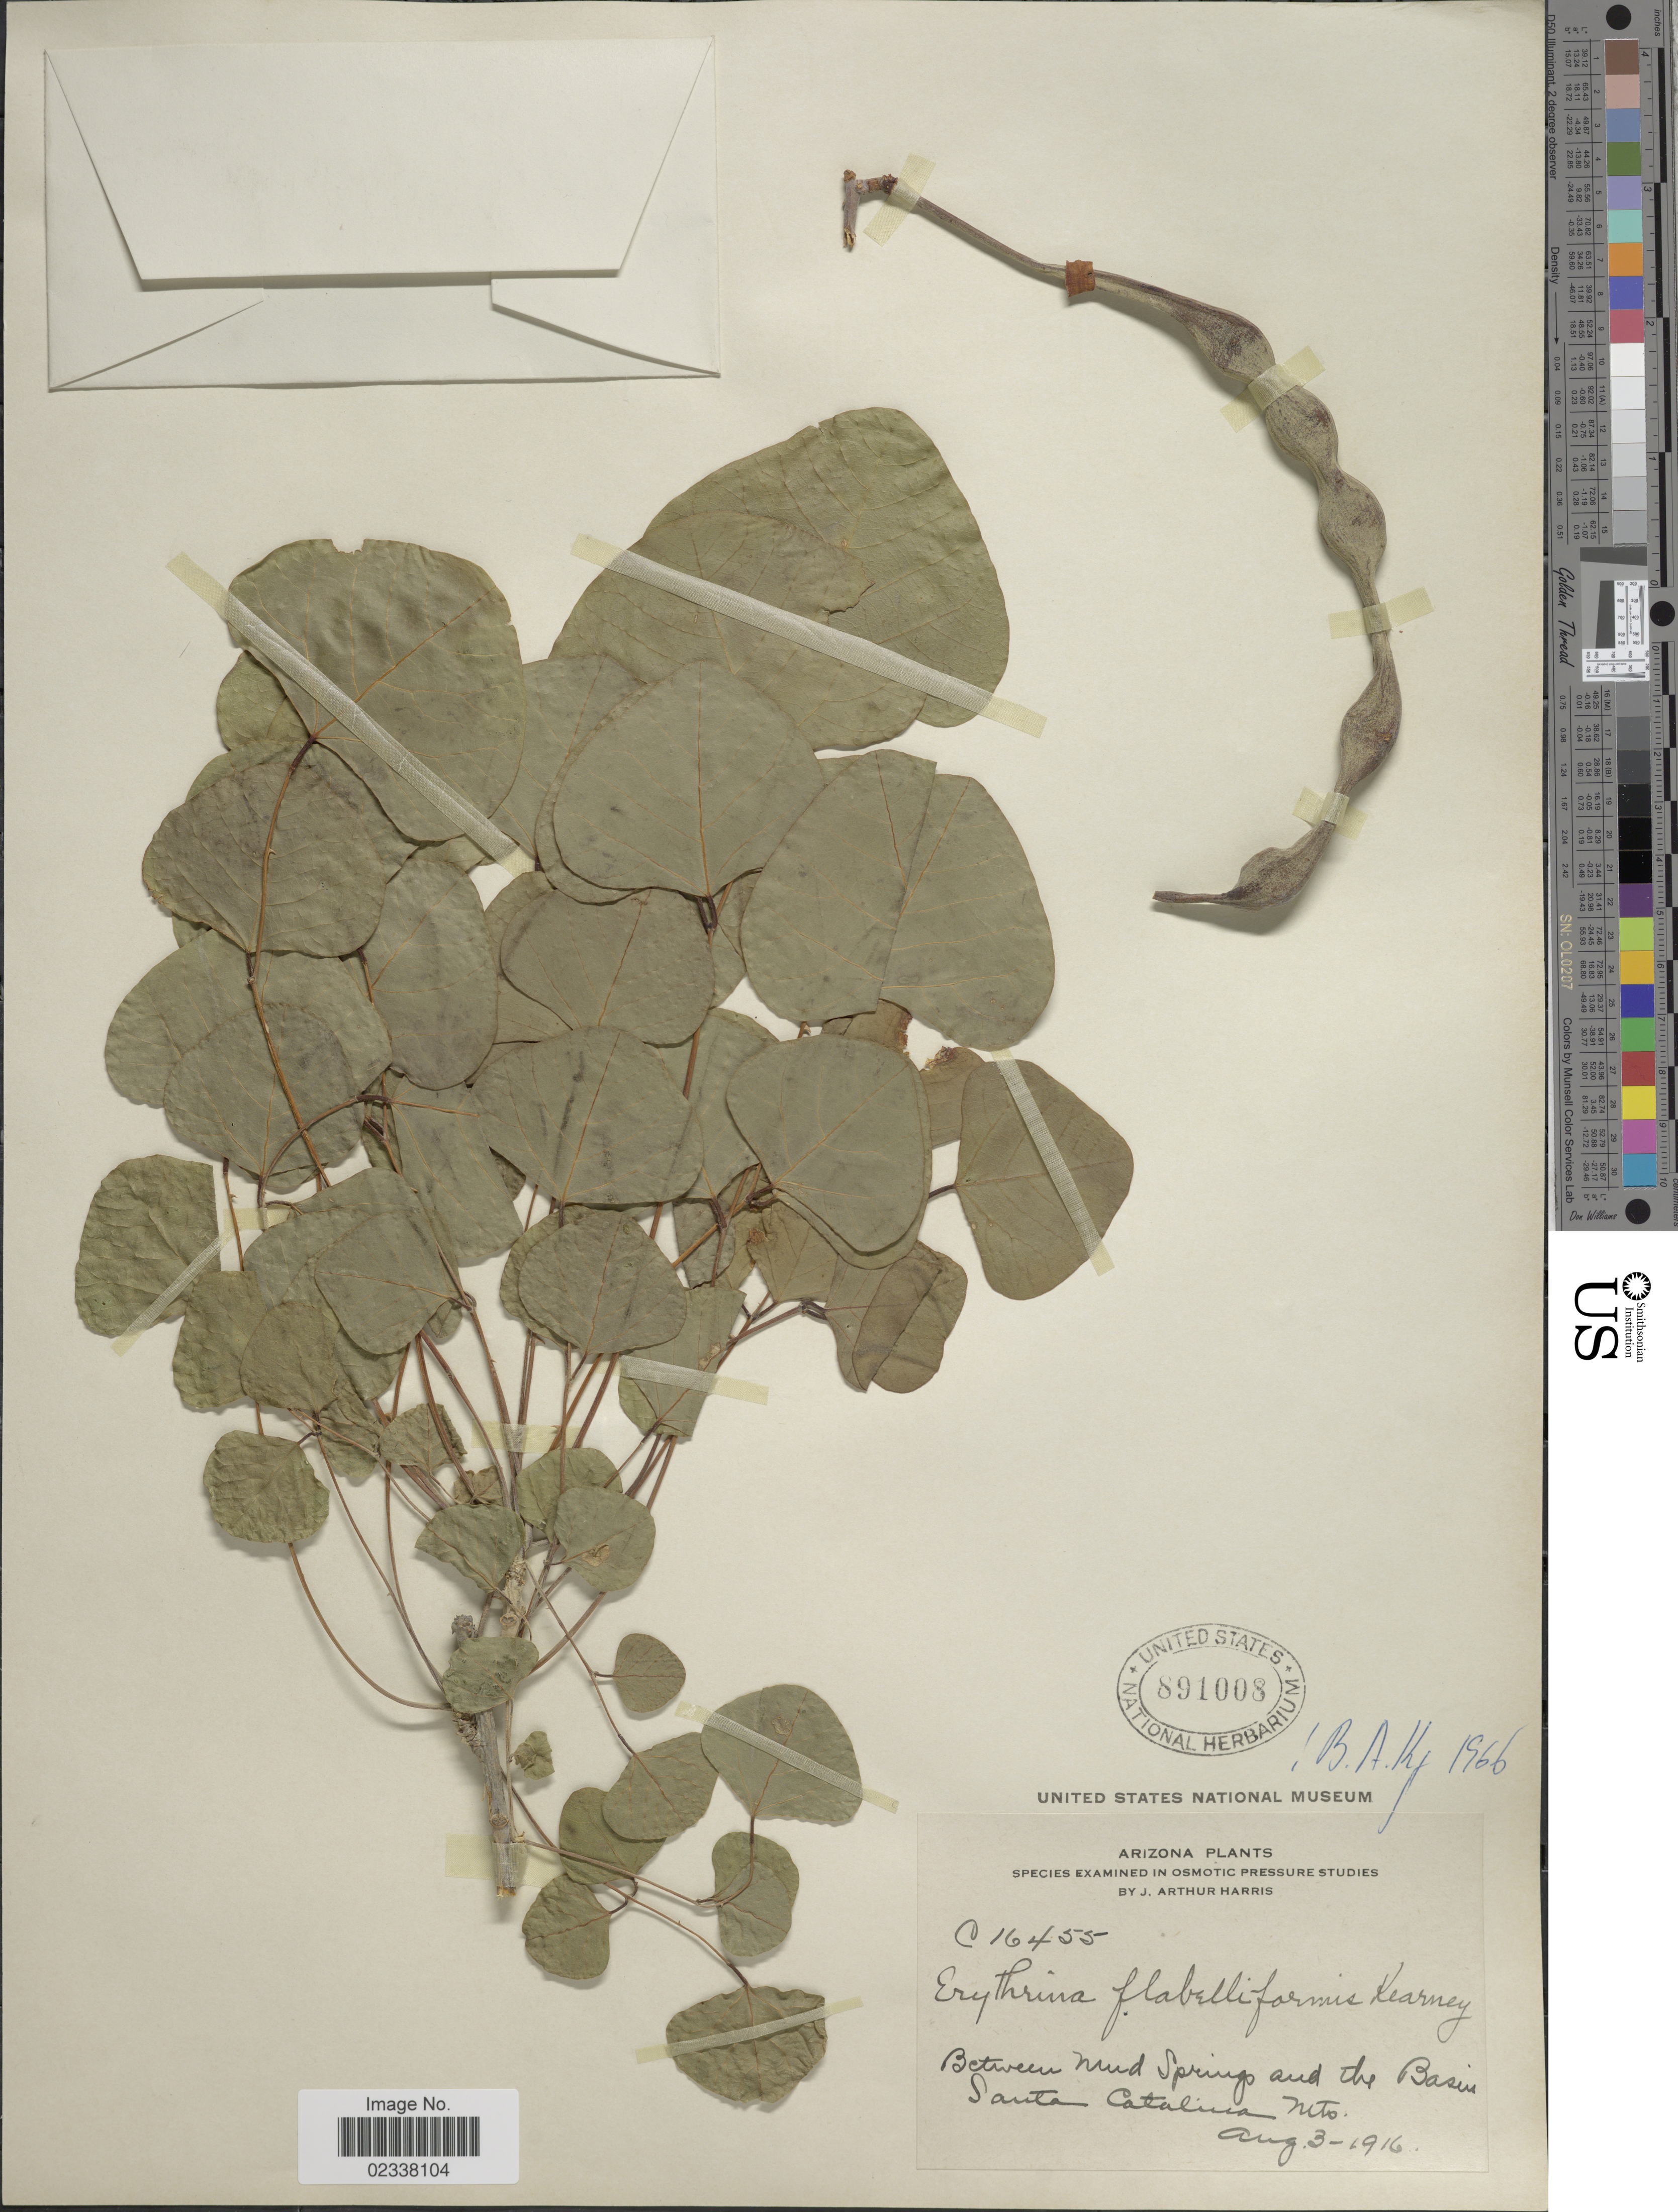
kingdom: Plantae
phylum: Tracheophyta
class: Magnoliopsida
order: Fabales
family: Fabaceae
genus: Erythrina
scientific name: Erythrina flabelliformis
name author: Kearney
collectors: J. A. Harris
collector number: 16455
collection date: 1916-08-03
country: United States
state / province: Arizona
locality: Between Mud Springs and the Basin Santa Catalina Mts.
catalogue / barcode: US 891008